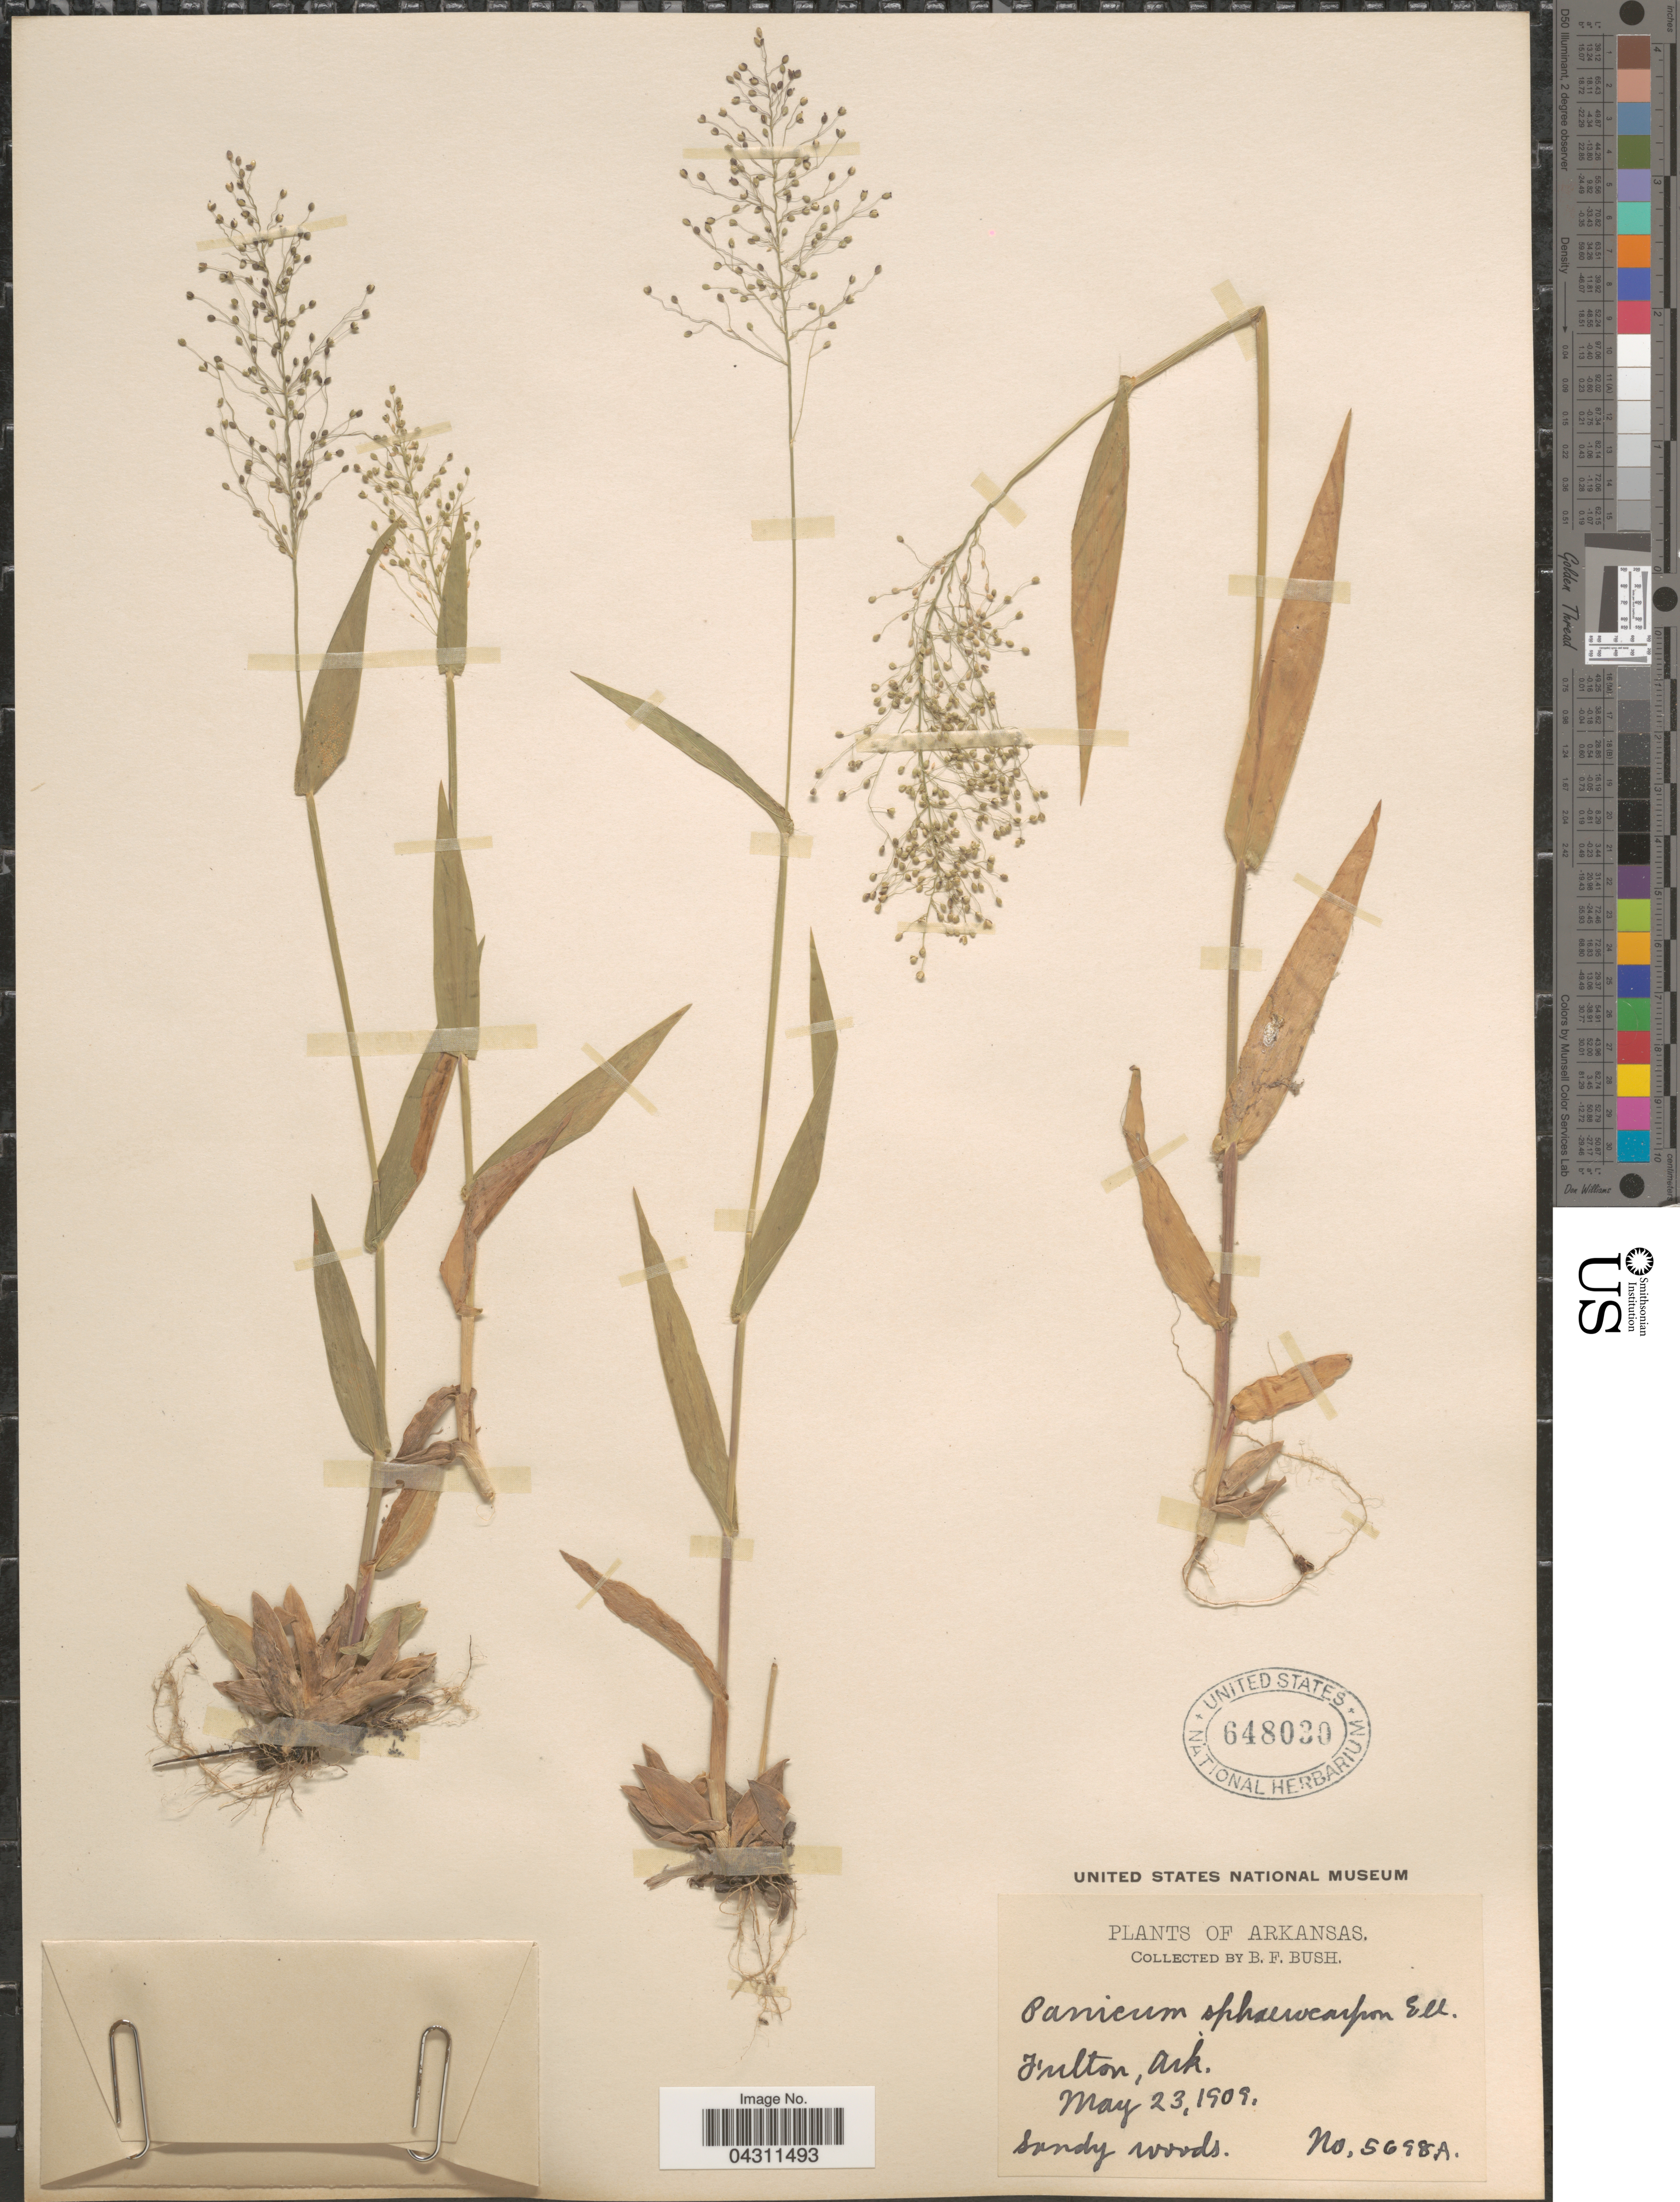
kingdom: Plantae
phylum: Tracheophyta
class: Liliopsida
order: Poales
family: Poaceae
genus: Dichanthelium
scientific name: Dichanthelium sphaerocarpon var. sphaerocarpon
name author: (Elliott) Gould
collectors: B. F. Bush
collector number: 5698A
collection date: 1909-05-23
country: United States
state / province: Arkansas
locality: Fulton. Sandy woods.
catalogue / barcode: US 648030